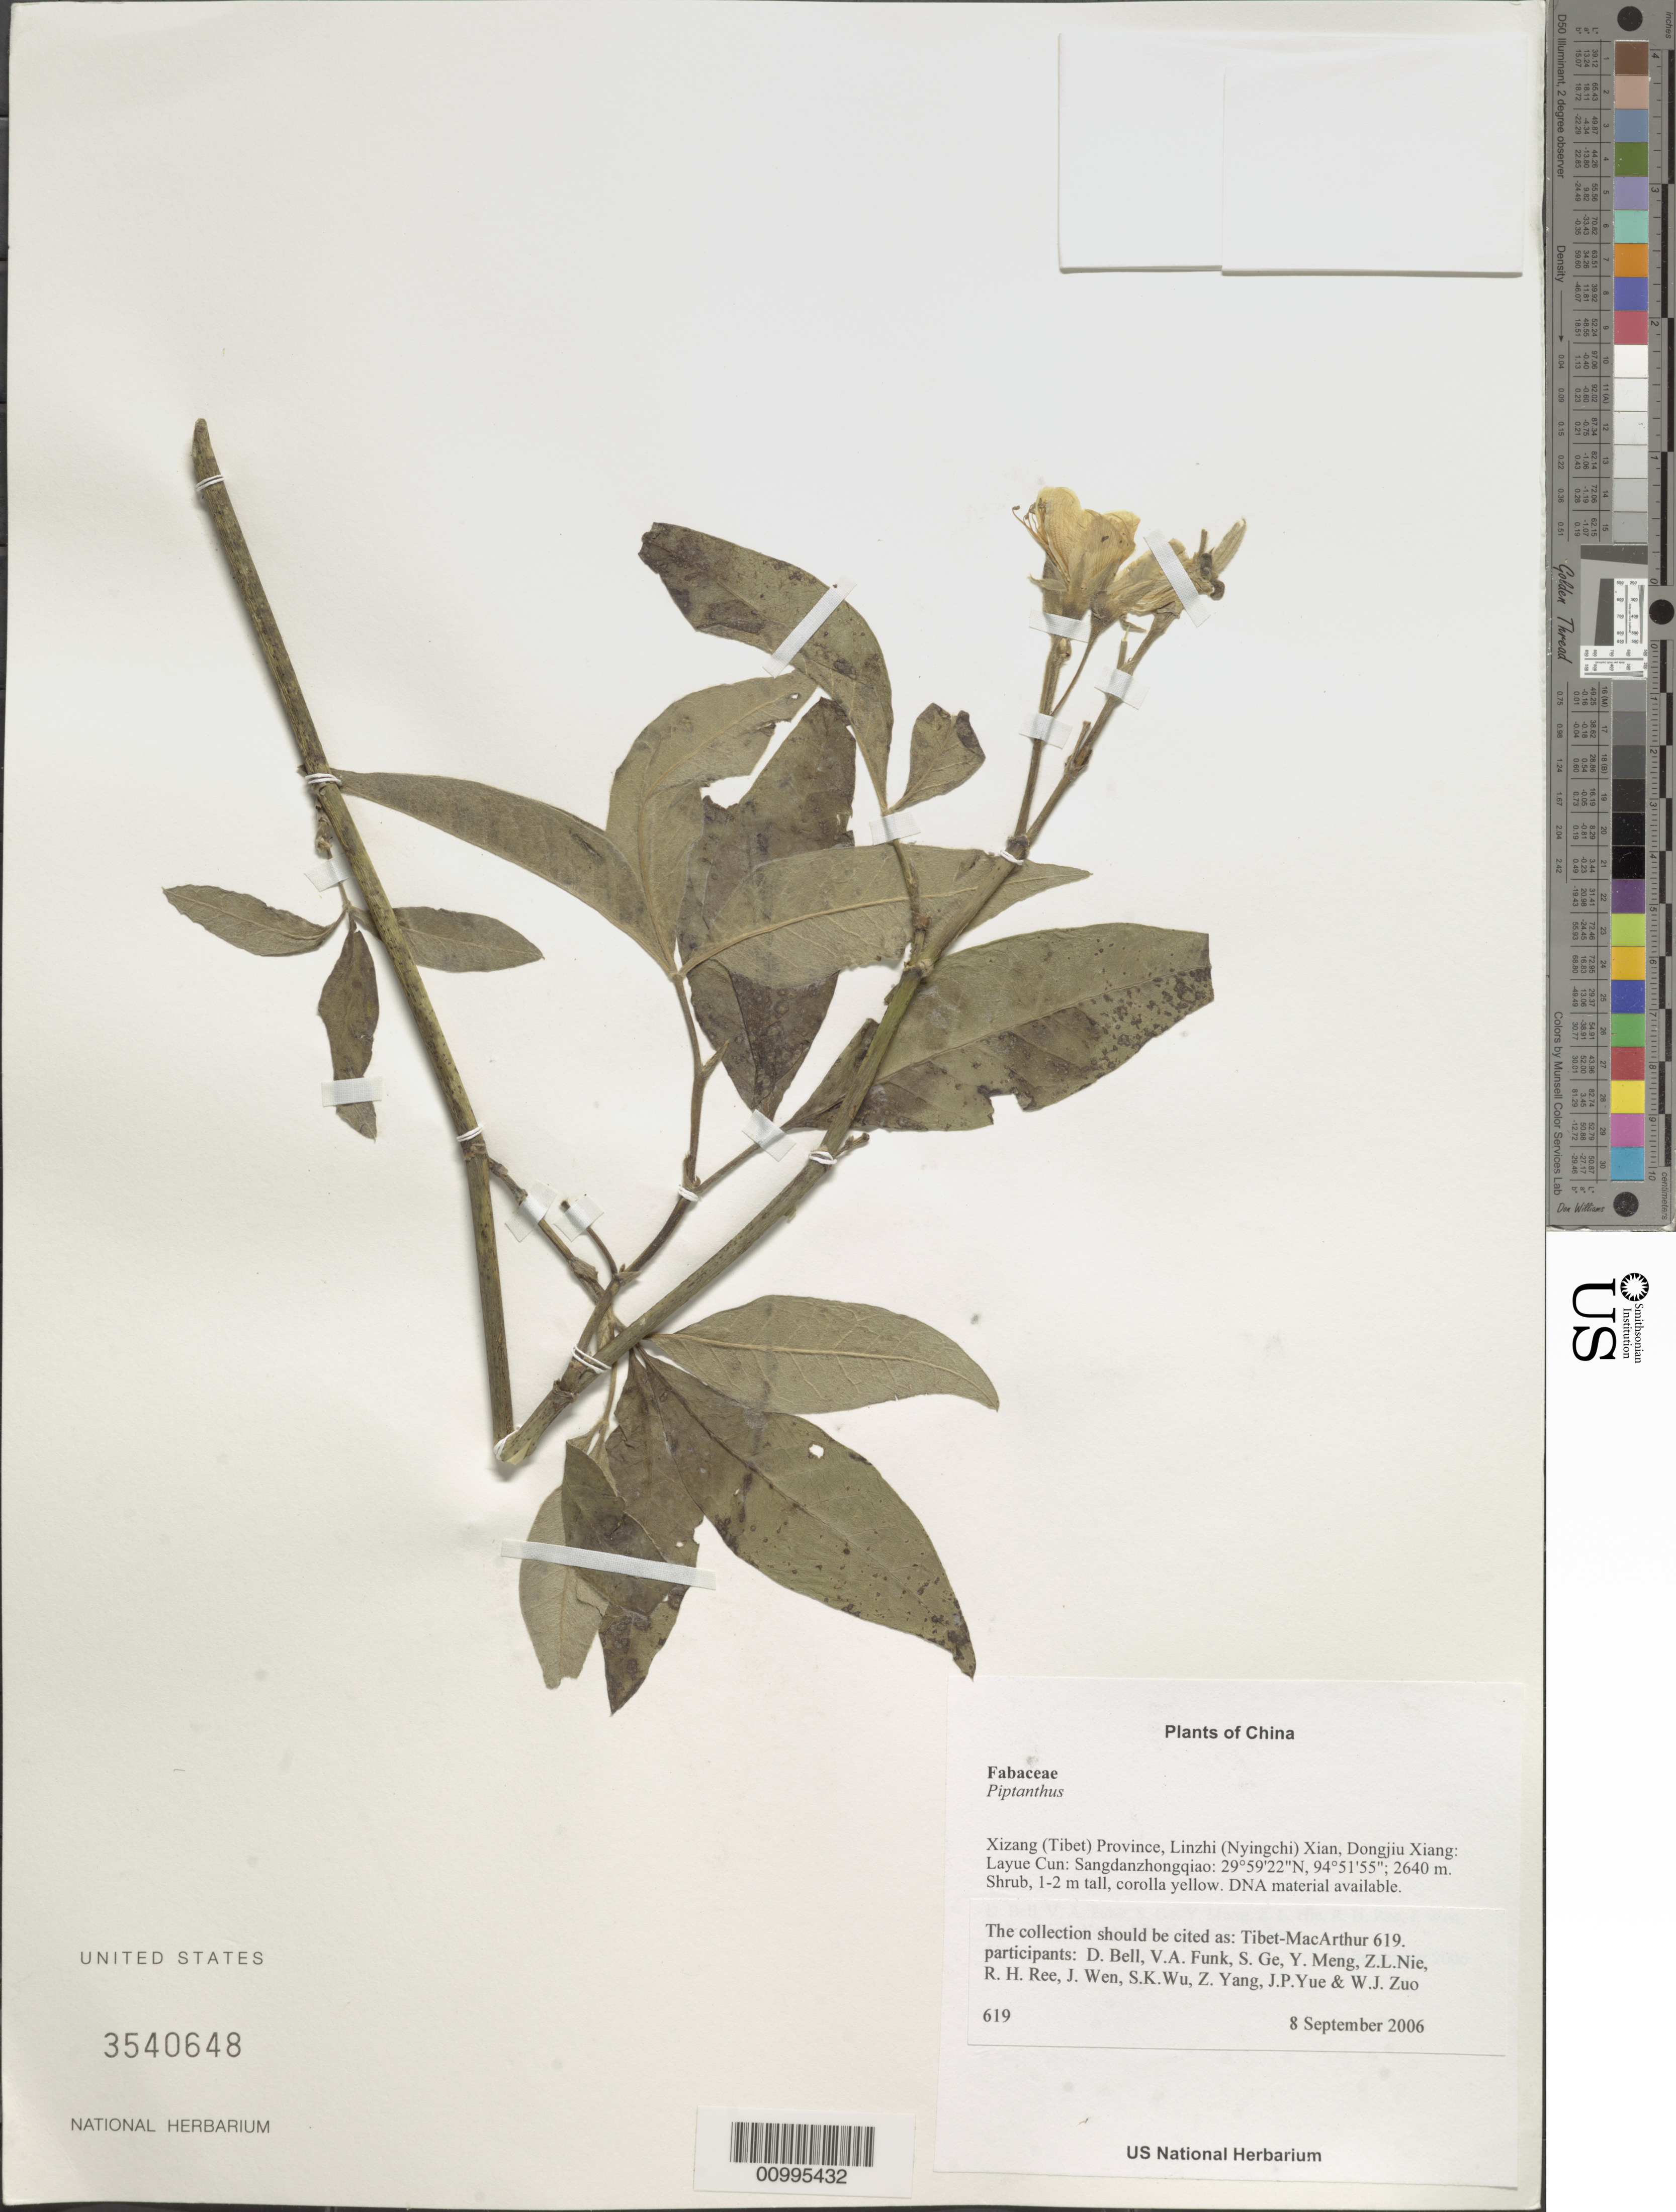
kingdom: Plantae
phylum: Tracheophyta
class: Magnoliopsida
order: Fabales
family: Fabaceae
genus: Piptanthus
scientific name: Piptanthus sp.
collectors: Tibet-MacArthur, D. A. Bell, V. Funk, S. Ge, Y. Meng, Z. Nie, R. Ree, J. Wen, S. K. Wu, Z. Yang, J. Yue & W. Zuo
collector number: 619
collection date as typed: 08 Sep 2006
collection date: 2006-09-08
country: China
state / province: Xizang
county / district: Linzhi (Nyingchi) Xian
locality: Dongjiu Xiang: Layue Cun: Sangdanzhongqiao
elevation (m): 2640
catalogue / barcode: US 3540648